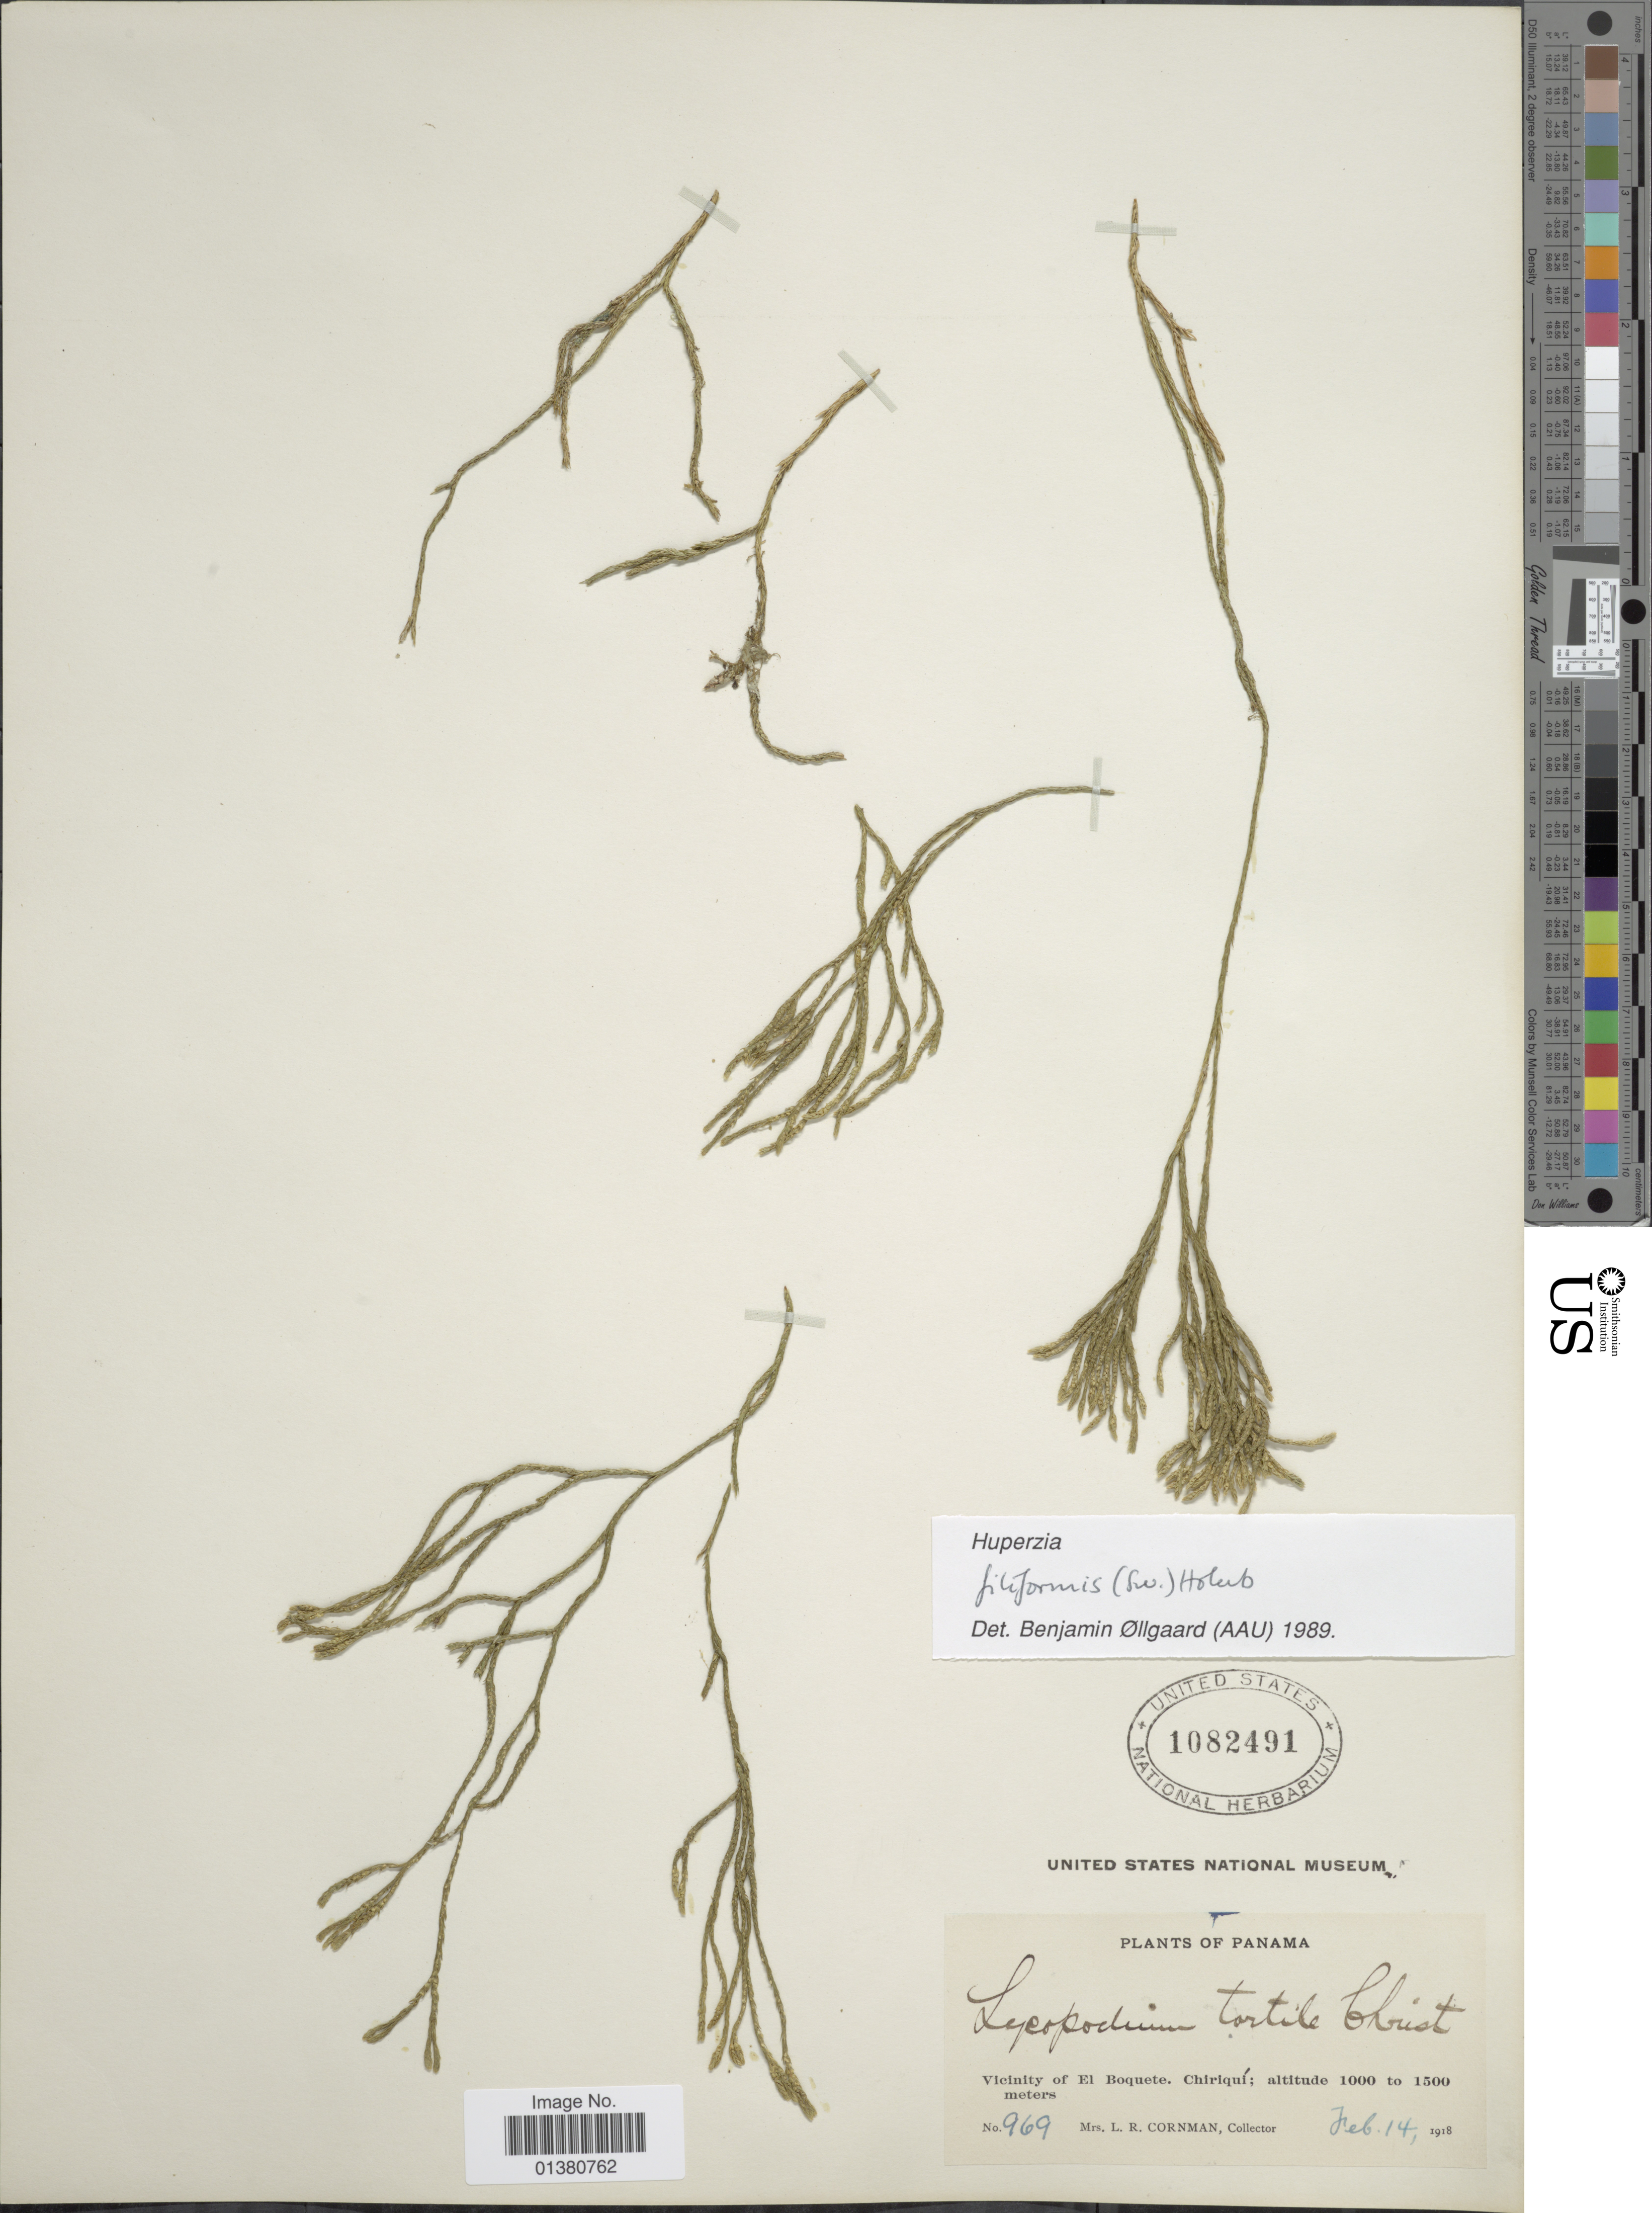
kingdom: Plantae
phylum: Tracheophyta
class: Lycopodiopsida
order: Lycopodiales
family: Lycopodiaceae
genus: Phlegmariurus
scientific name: Phlegmariurus filiformis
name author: (Sw.) W.H. Wagner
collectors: L. Cornman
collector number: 969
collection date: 1918-02-14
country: Panama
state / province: Chiriqui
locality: Vicinity of El Boquete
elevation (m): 1000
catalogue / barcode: US 1082491